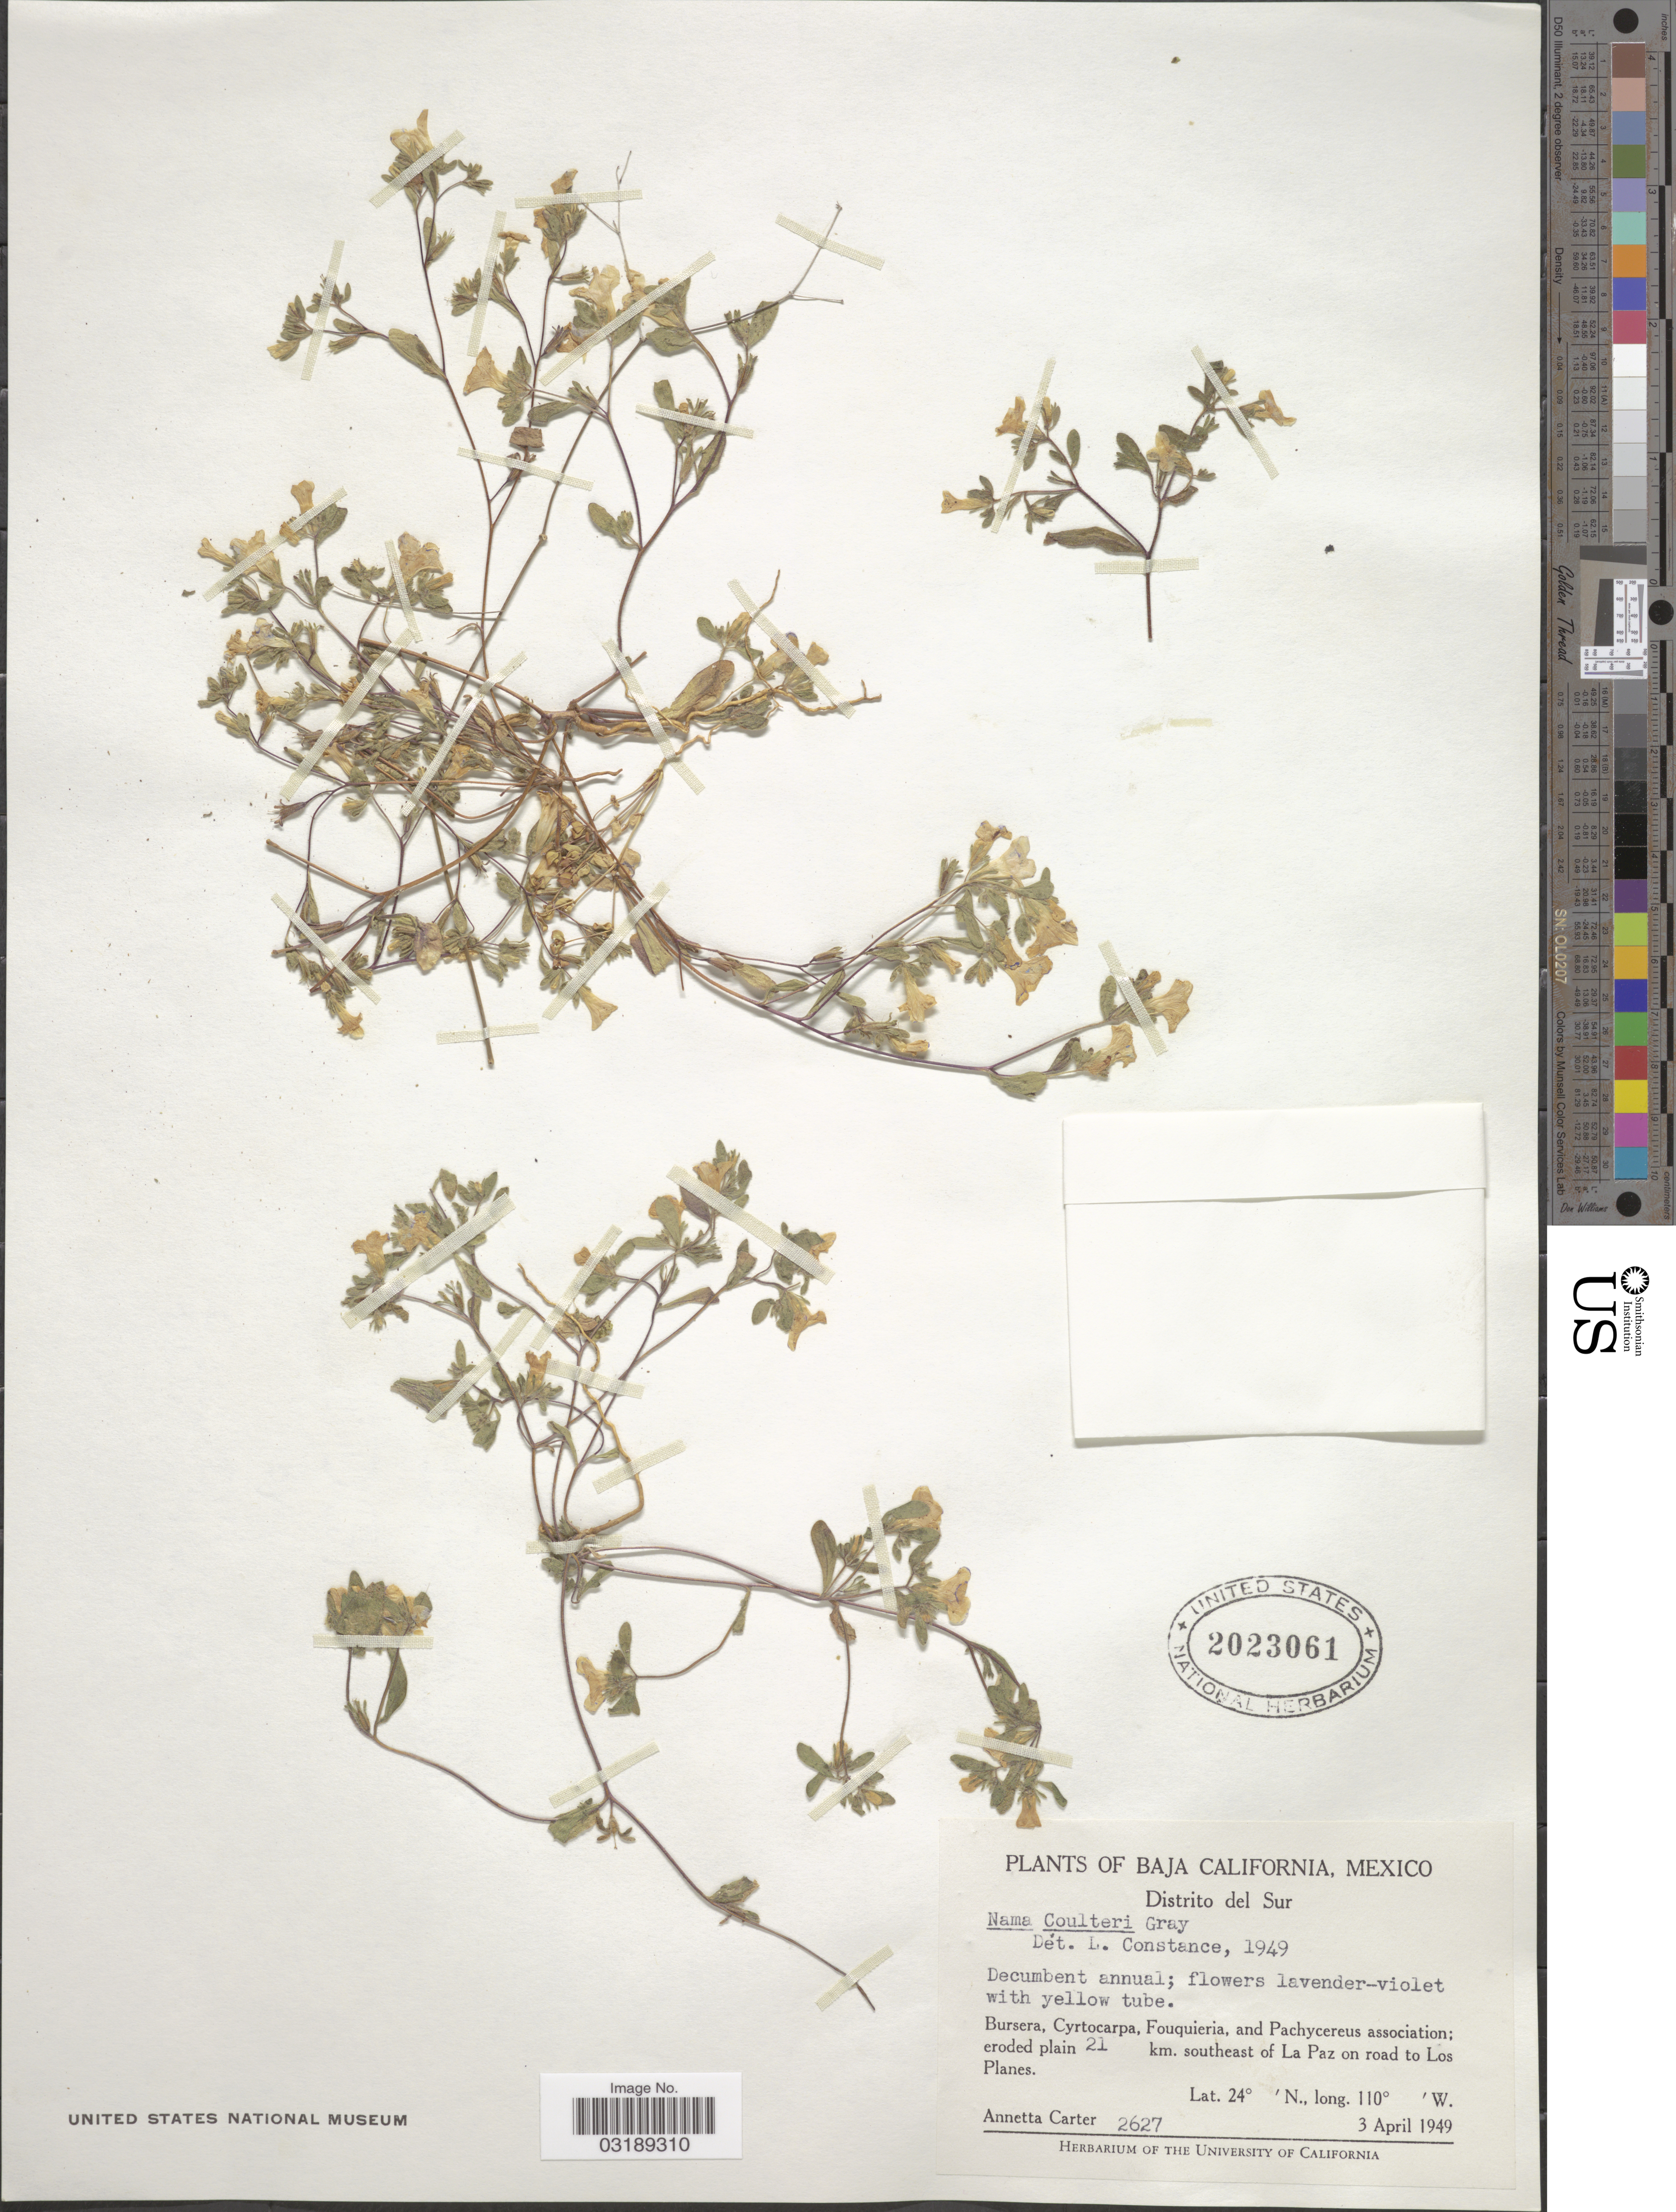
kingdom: Plantae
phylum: Tracheophyta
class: Magnoliopsida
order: Boraginales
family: Namaceae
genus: Nama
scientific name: Nama coulteri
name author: A. Gray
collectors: A. Carter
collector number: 2627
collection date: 1949-04-03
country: Mexico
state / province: Baja California Sur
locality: Distrito del Sur, eroded plain 21 km. southeast of La Paz on road to Los Planes.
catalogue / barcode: US 2023061